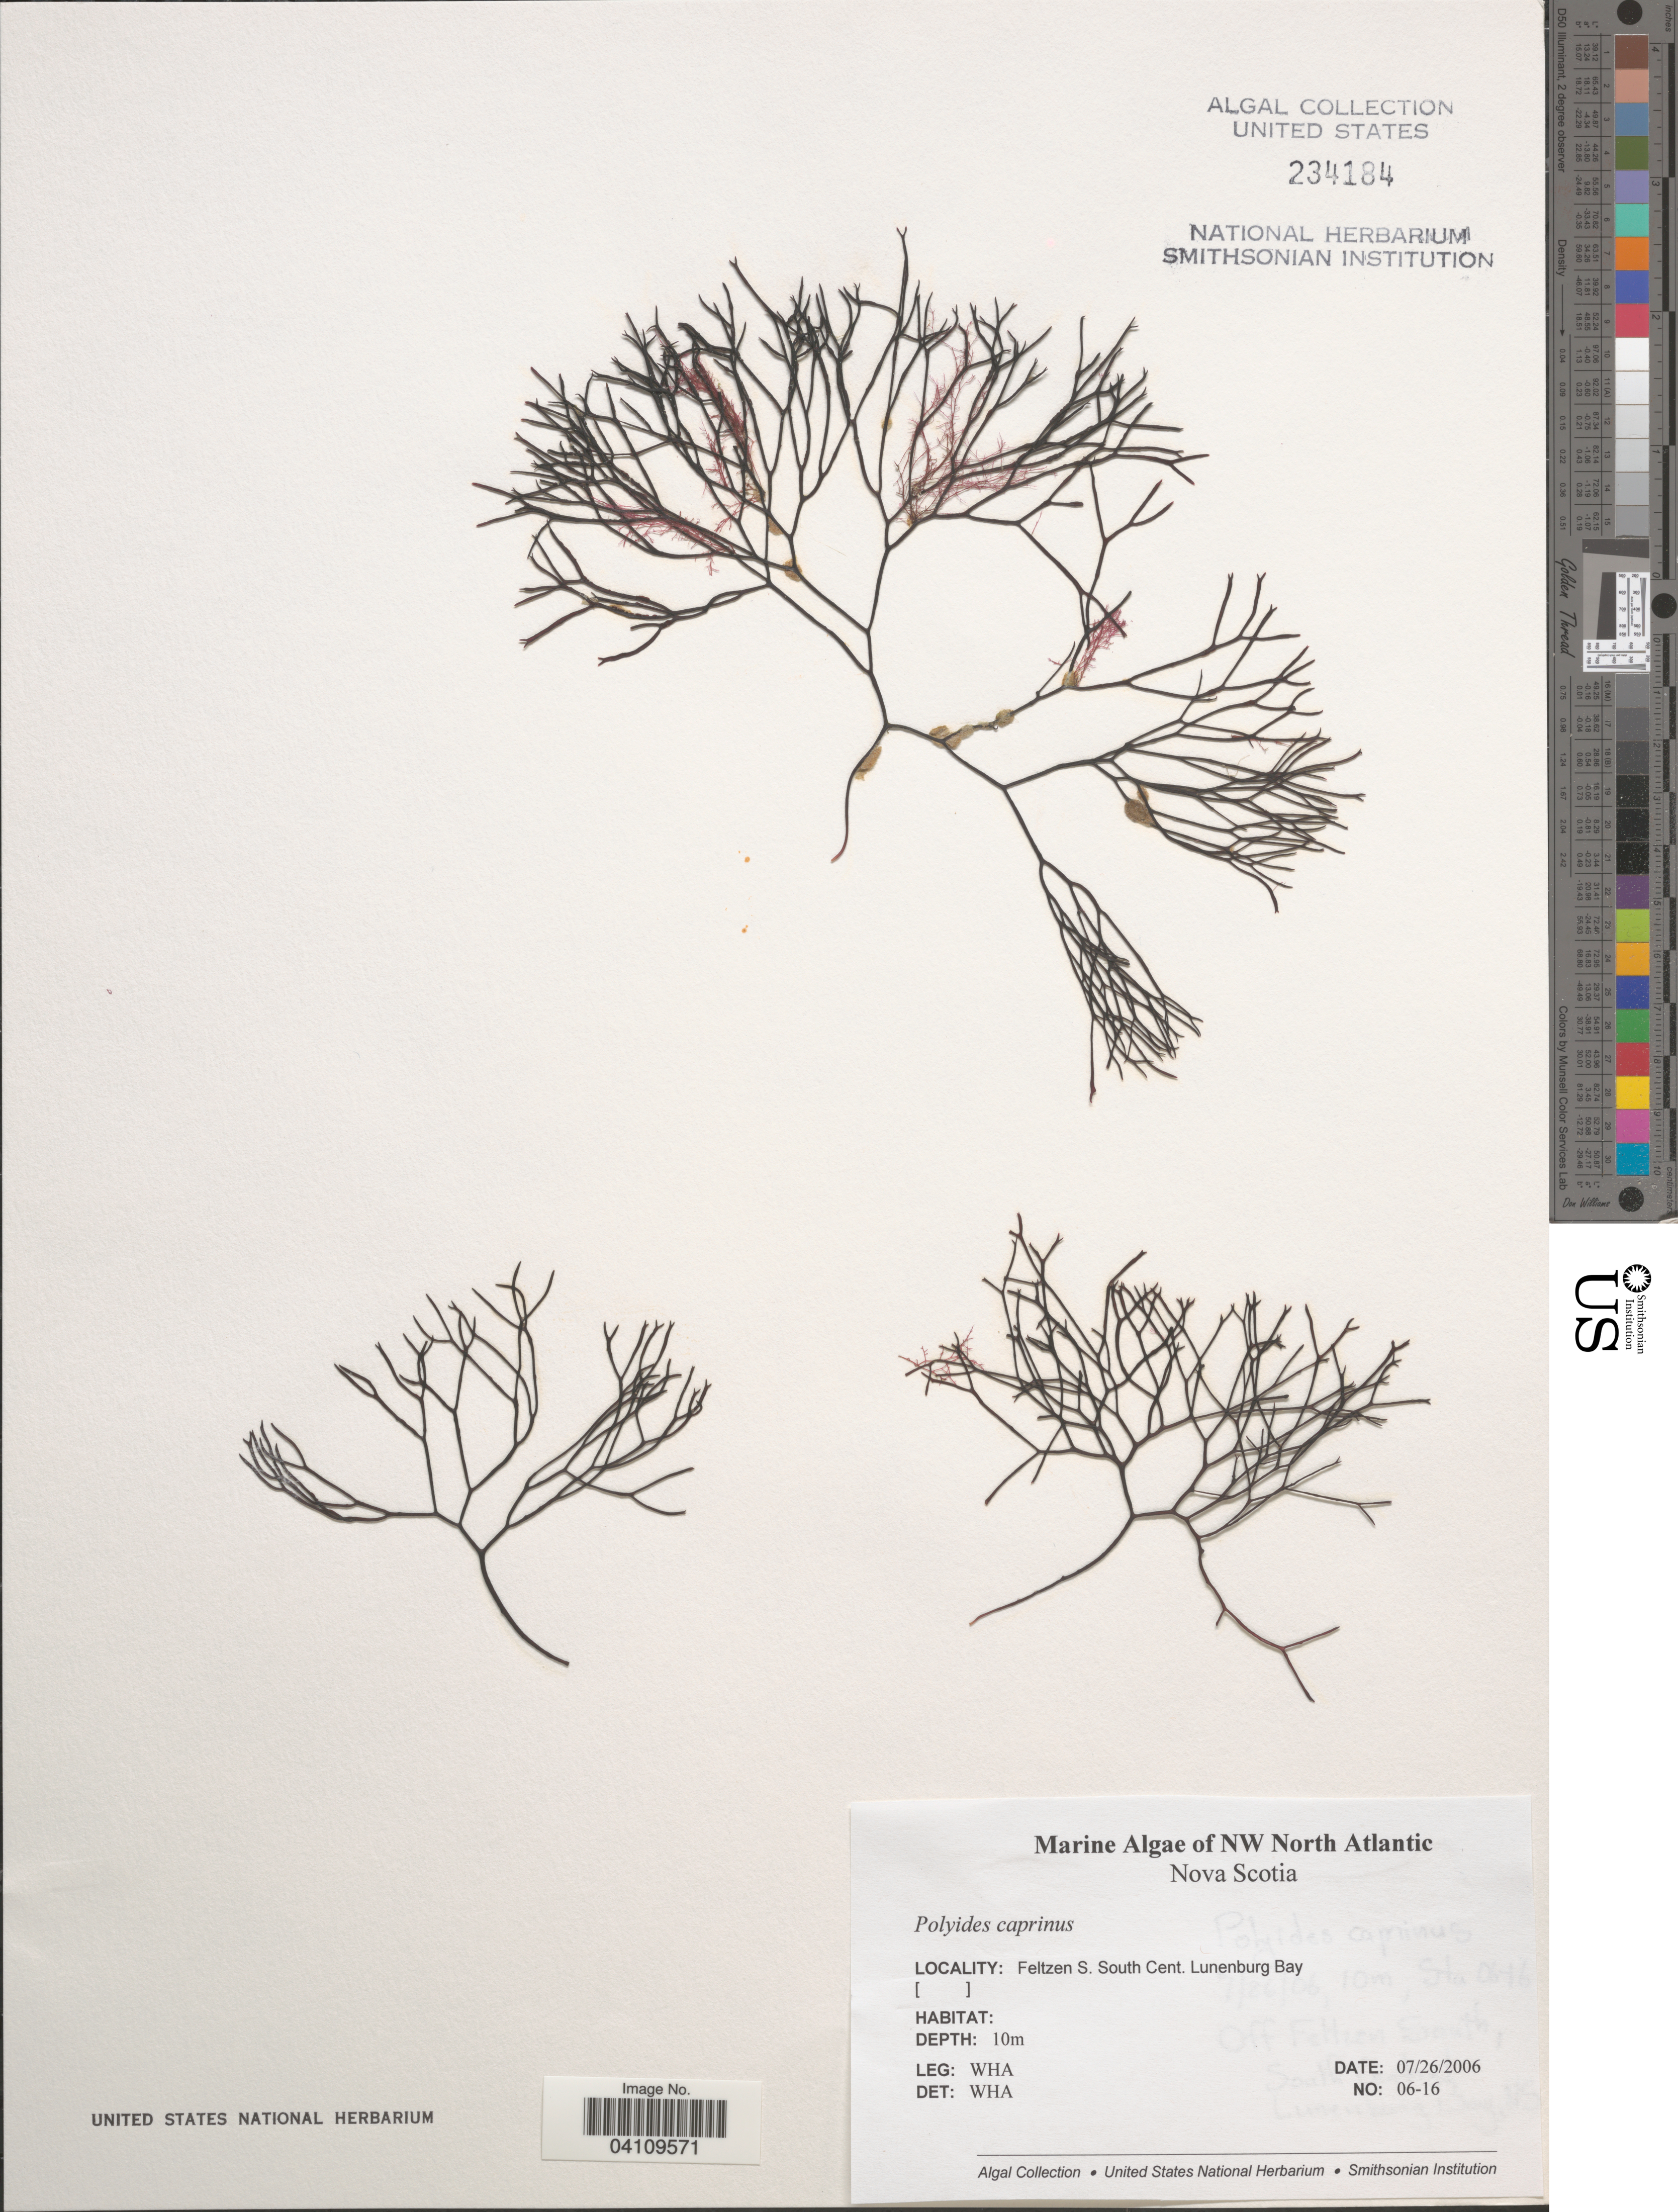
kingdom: Plantae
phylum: Rhodophyta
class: Florideophyceae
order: Gigartinales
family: Polyidaceae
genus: Polyides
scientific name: Polyides rotunda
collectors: W. H. Adey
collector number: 06-16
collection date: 2006-07-26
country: Canada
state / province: Nova Scotia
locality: NW North Atlantic. Feltzen S. South Cent. Lunenburg Bay.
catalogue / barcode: US 234184